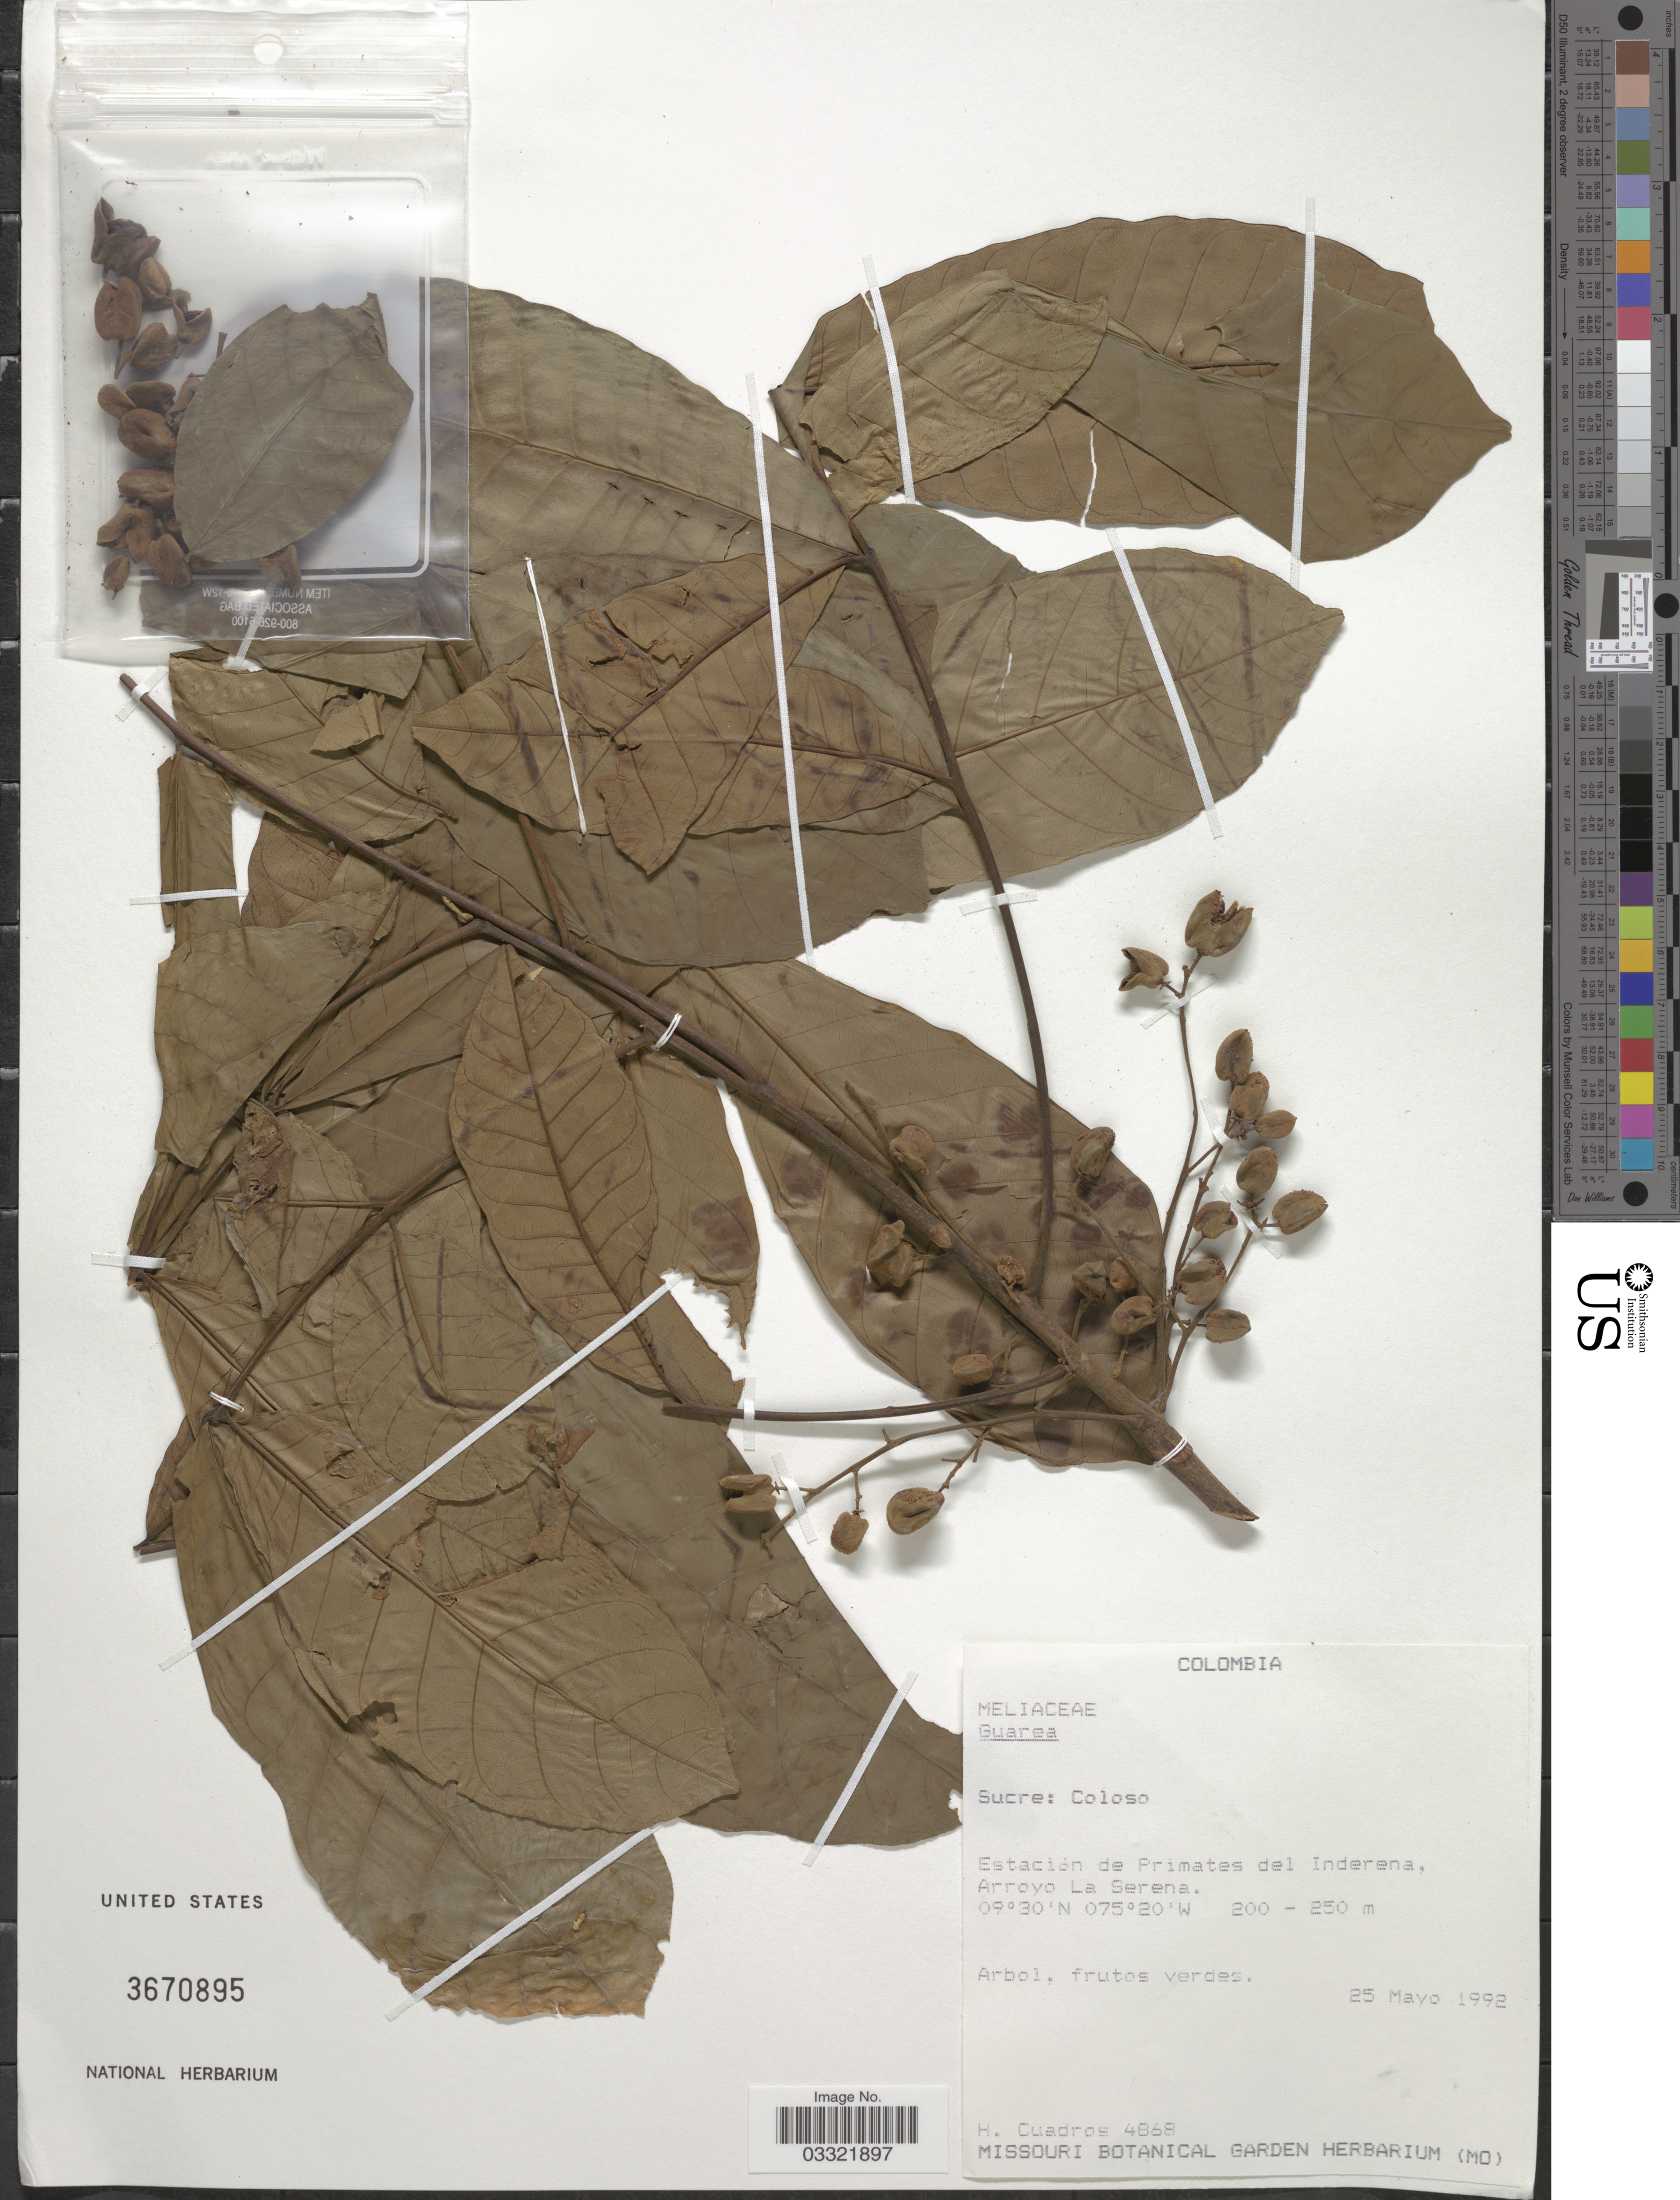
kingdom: Plantae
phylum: Tracheophyta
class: Magnoliopsida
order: Sapindales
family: Meliaceae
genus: Guarea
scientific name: Guarea sp.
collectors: H. Cuadros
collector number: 4868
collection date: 1992-05-25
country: Colombia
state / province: Sucre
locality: Coloso. Estacion de Primates del Inderena, Arroyo La Serena.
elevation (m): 200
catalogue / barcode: US 3670895